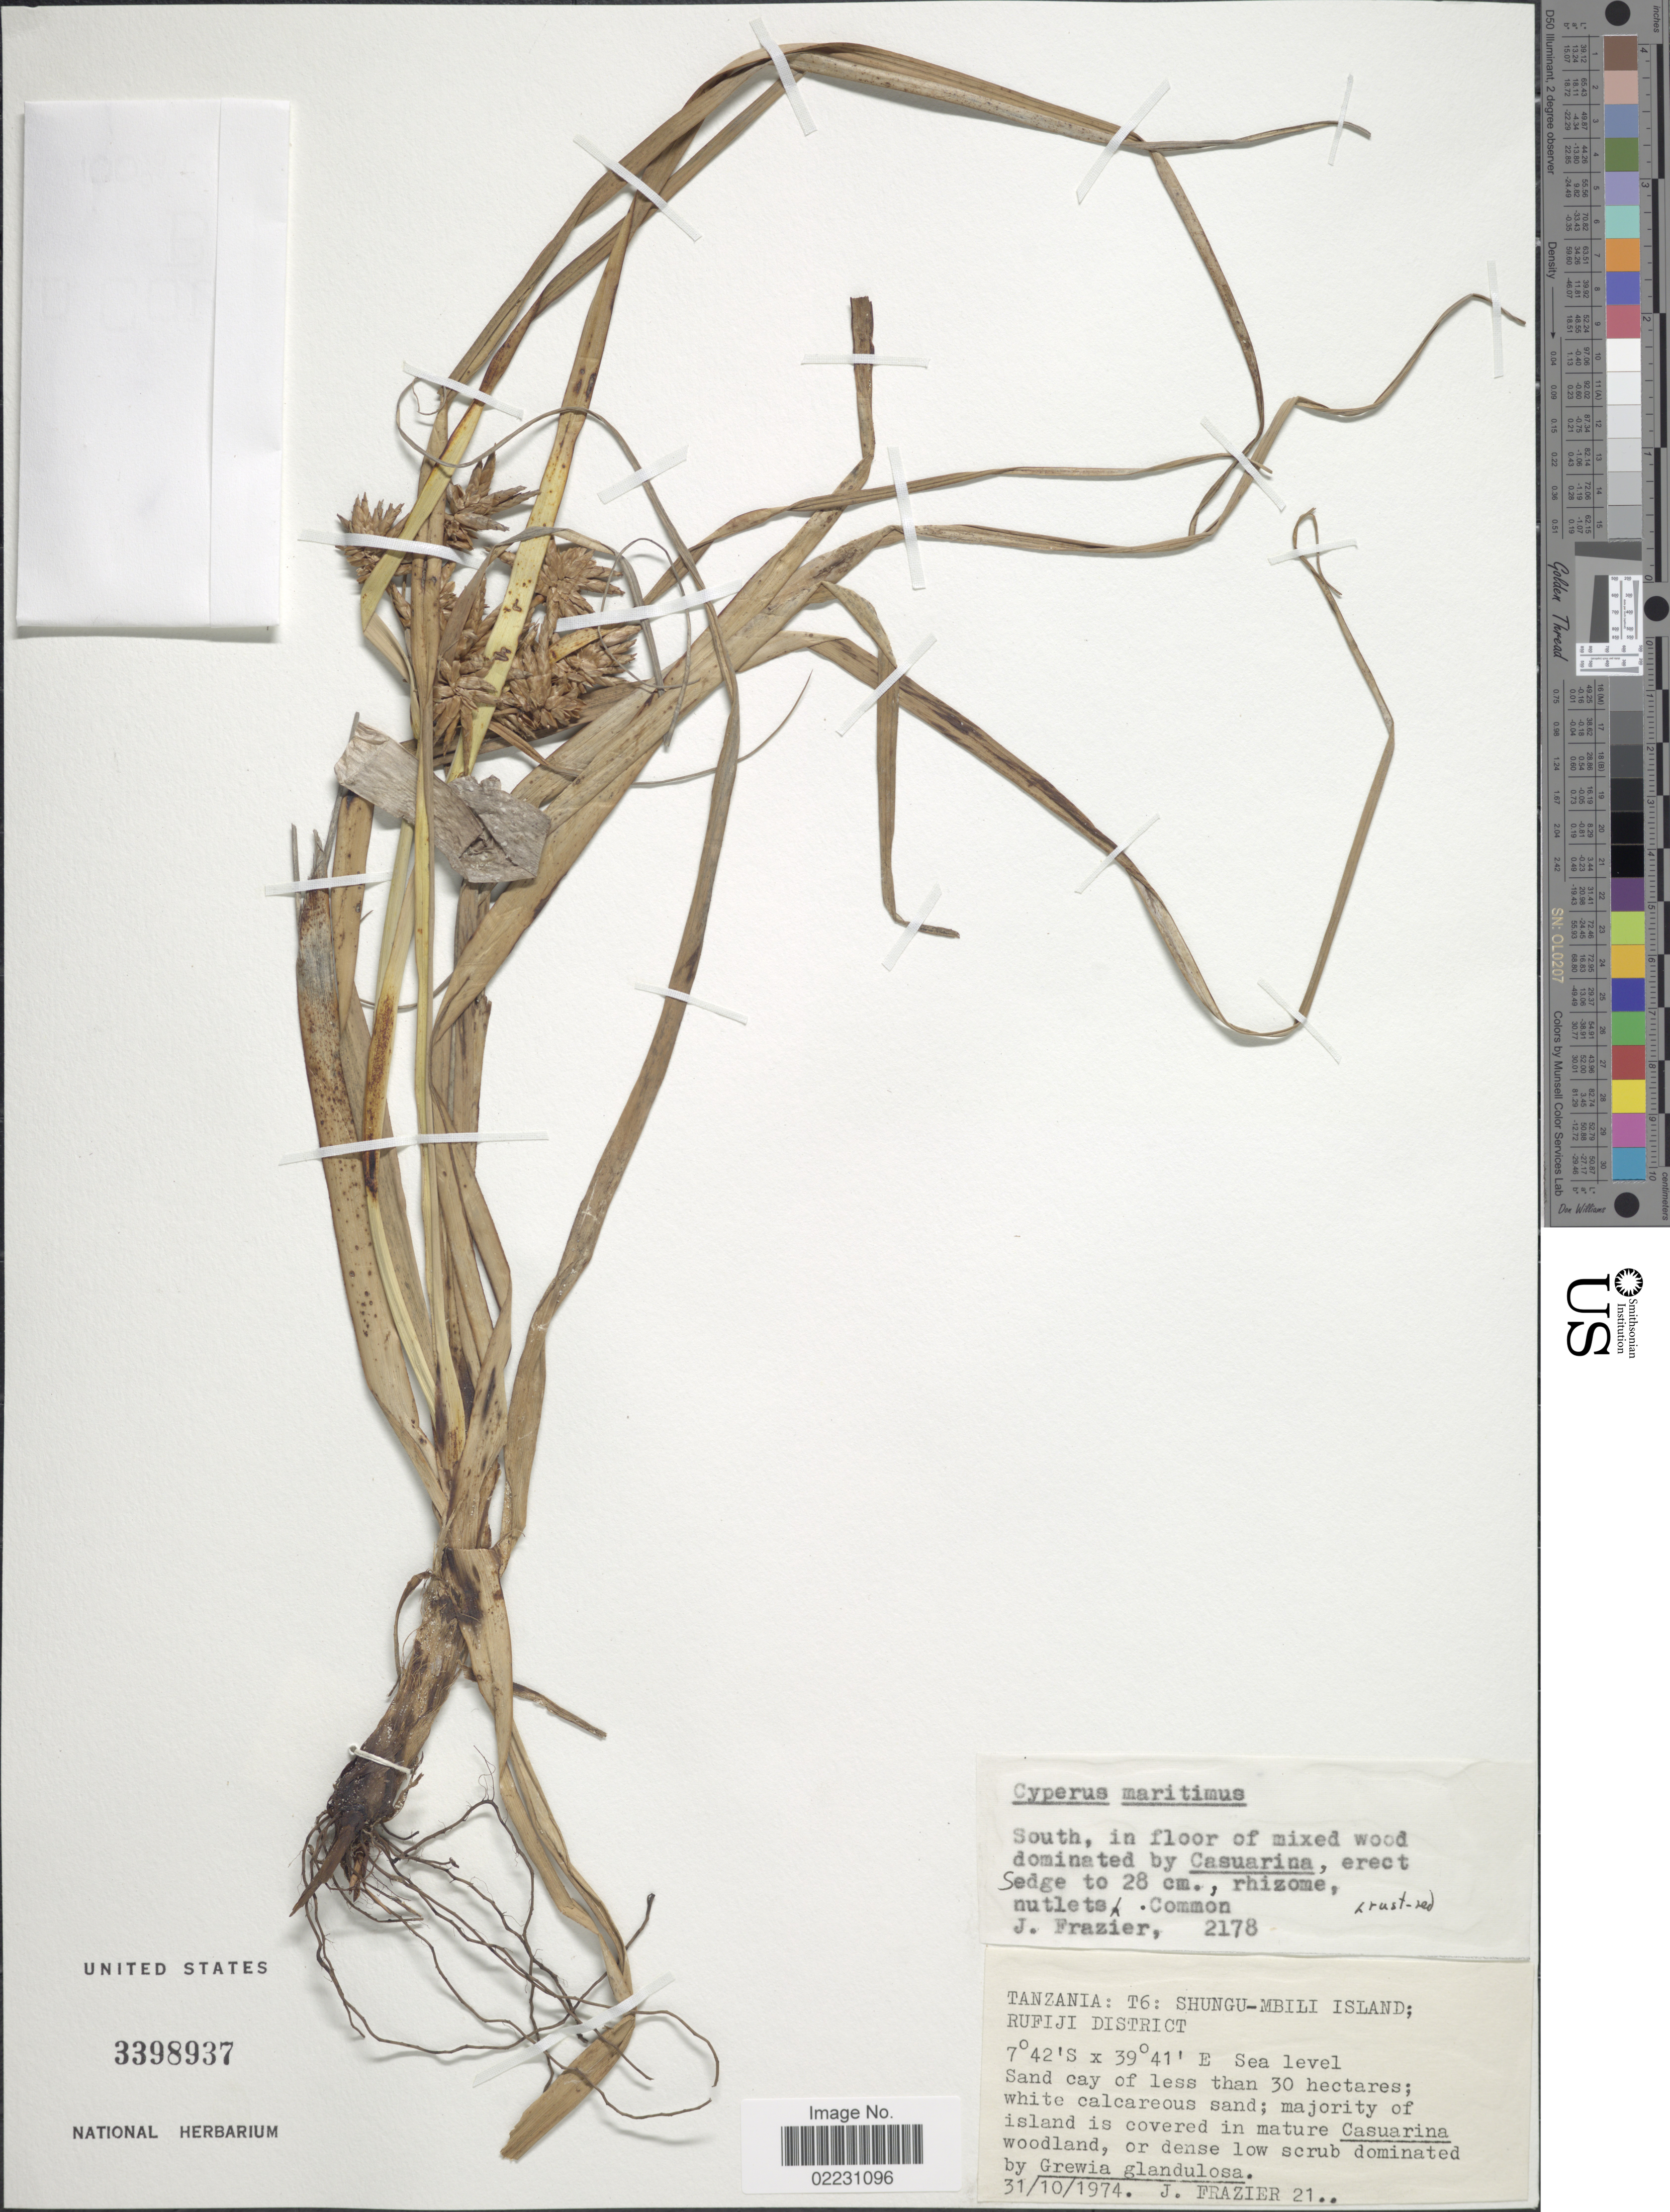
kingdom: Plantae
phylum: Tracheophyta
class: Liliopsida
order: Poales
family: Cyperaceae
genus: Cyperus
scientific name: Cyperus crassipes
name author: Vahl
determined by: Strong, Mark T., (BOT), Smithsonian Institution - National Museum of Natural History (UNITED STATES)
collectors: J. Frazier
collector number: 21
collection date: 1974-10-31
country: Tanzania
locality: Tanzania: T6: Shungu-Mbili Island; Rufji District.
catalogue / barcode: US 3398937